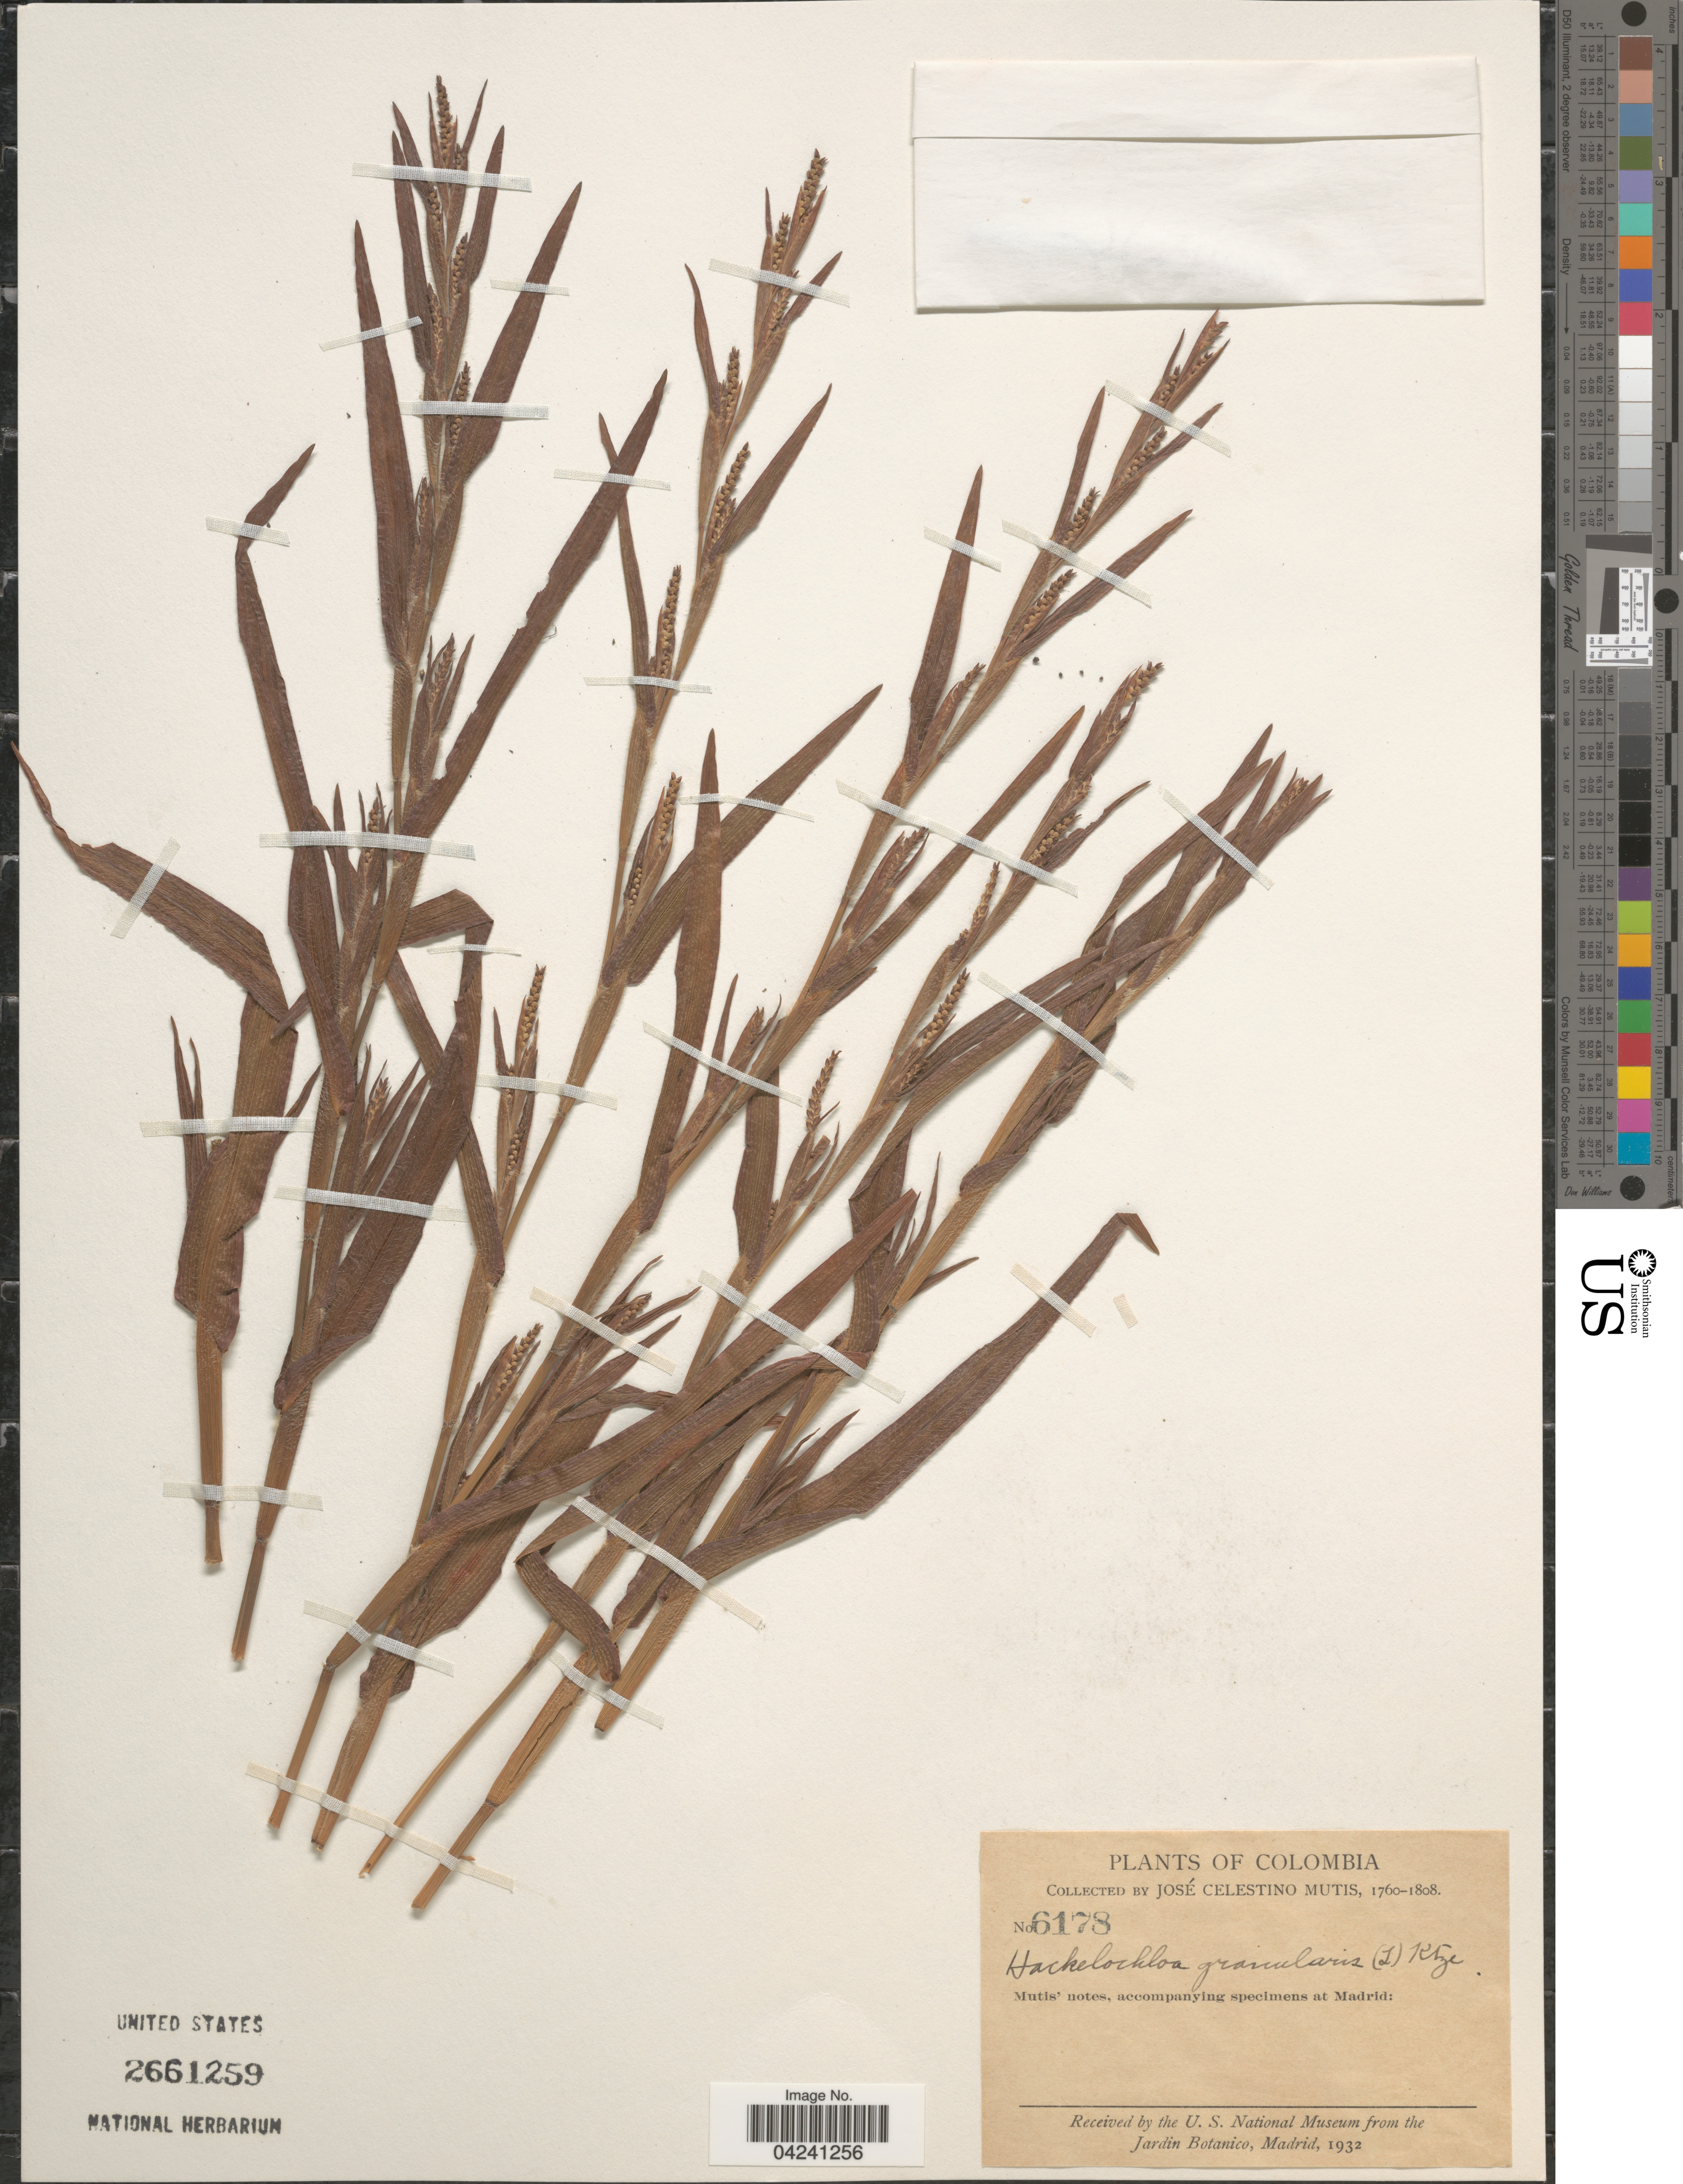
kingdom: Plantae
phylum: Tracheophyta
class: Liliopsida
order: Poales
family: Poaceae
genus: Hackelochloa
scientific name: Hackelochloa granularis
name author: (L.) Kuntze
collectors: J. C. B. Mutis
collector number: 6178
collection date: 1760/1808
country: Colombia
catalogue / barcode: US 2661259